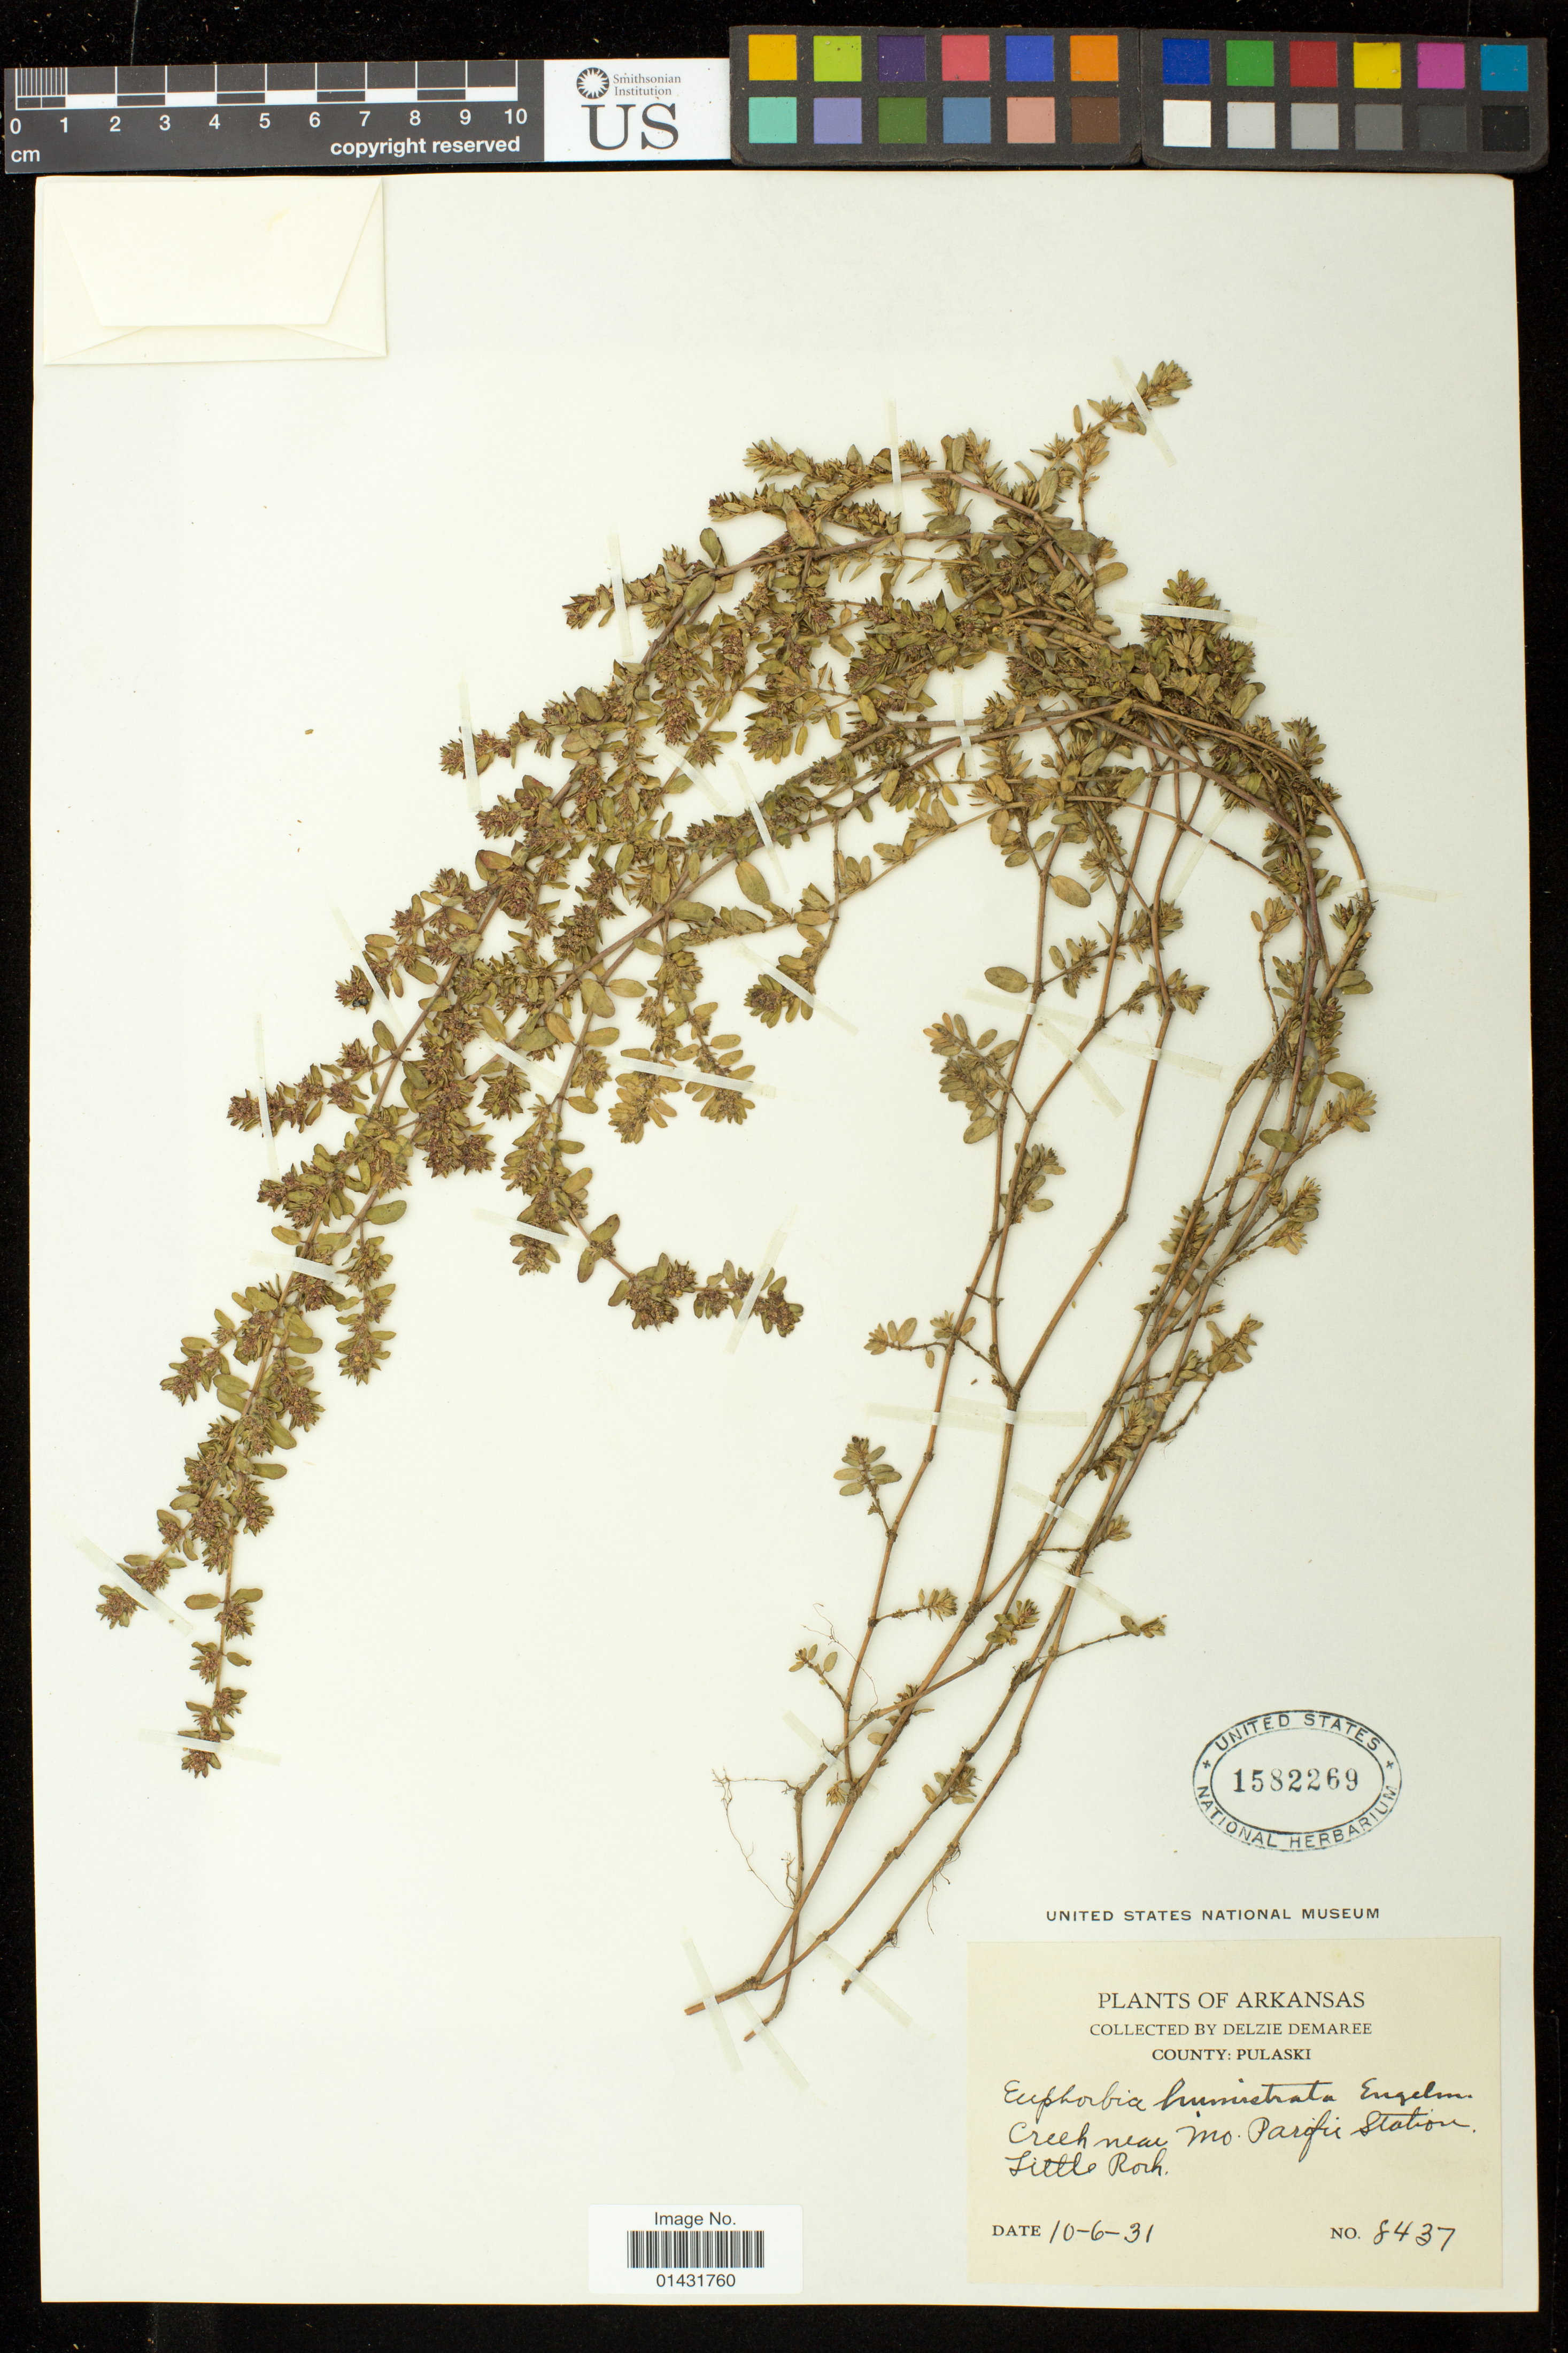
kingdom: Plantae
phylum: Tracheophyta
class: Magnoliopsida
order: Malpighiales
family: Euphorbiaceae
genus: Euphorbia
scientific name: Euphorbia humistrata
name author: Engelm. ex A. Gray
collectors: D. Demaree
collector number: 8437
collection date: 1931-10-06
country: United States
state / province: Arkansas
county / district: Pulaski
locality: Creek near MO Pacific Station. Little Rock.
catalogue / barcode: US 1582269